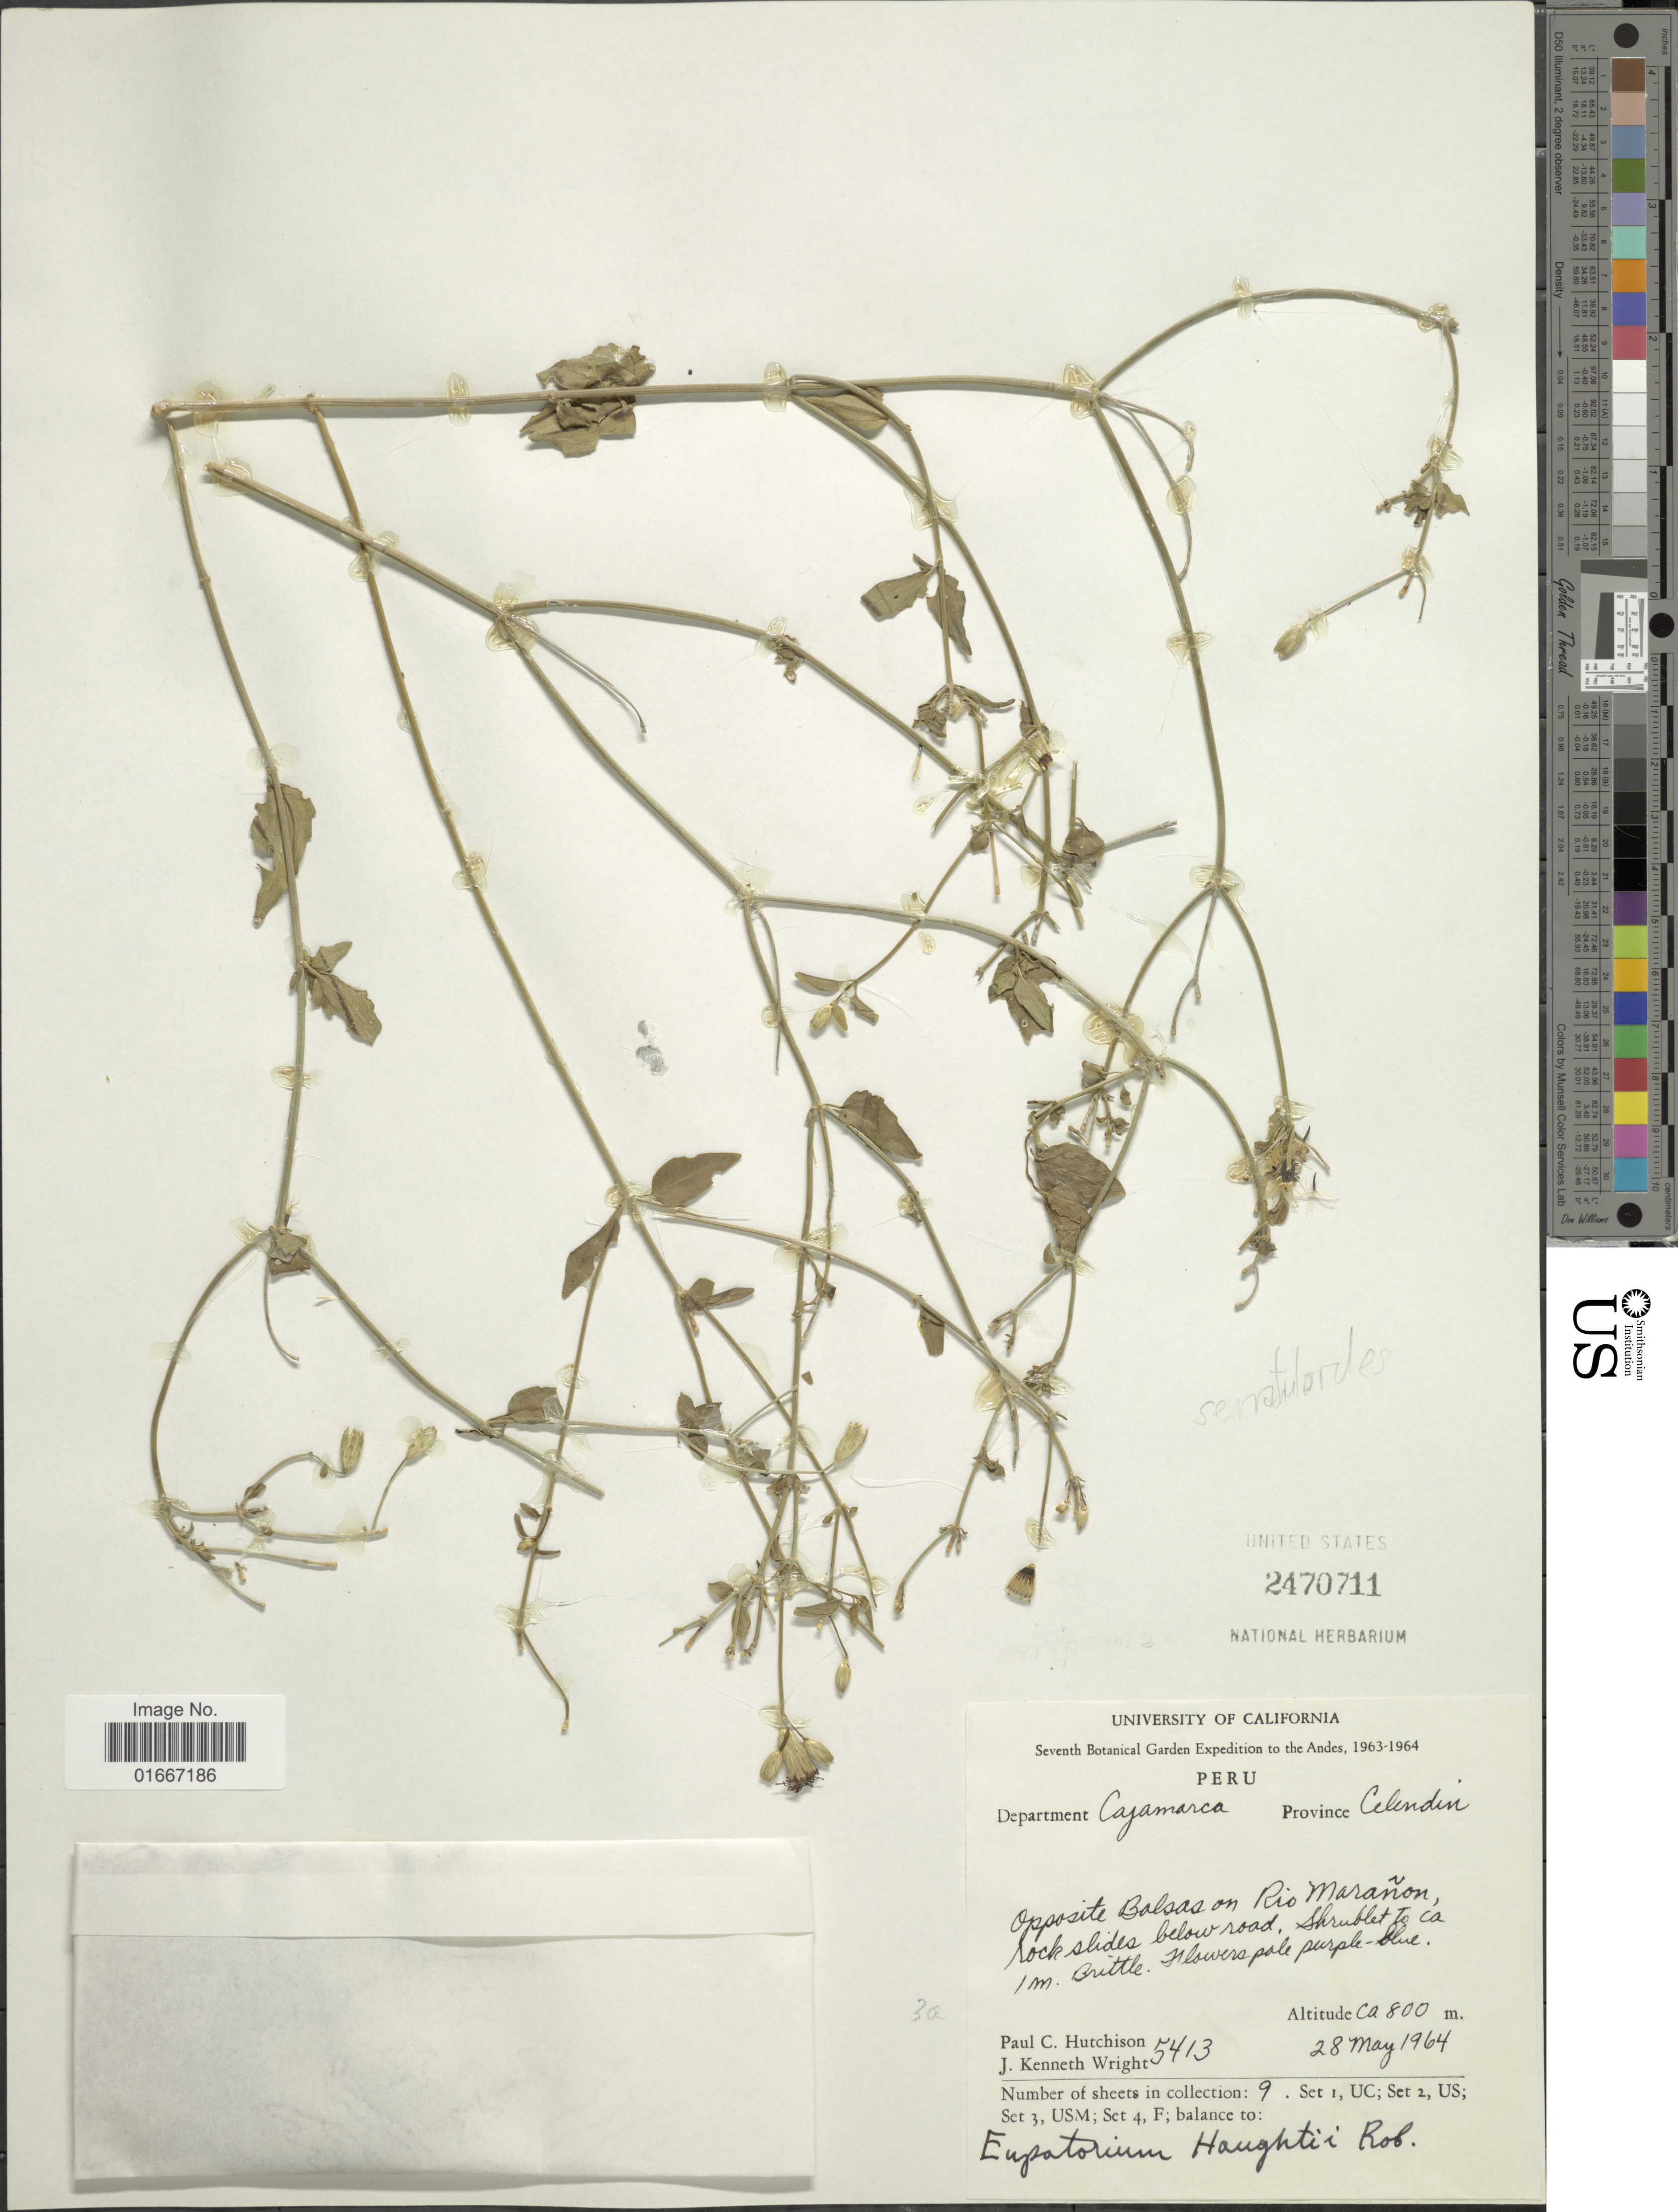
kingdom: Plantae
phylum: Tracheophyta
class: Magnoliopsida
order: Asterales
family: Asteraceae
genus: Chromolaena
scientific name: Chromolaena serratuloides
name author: (Kunth) R.M. King & H. Rob.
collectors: P. C. Hutchison & J. K. Wright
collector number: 5413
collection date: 1964-05-28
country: Peru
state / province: Cajamarca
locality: Prov. Celendin, Opposite Balsas on Rio Maranon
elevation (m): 800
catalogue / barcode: US 2470711